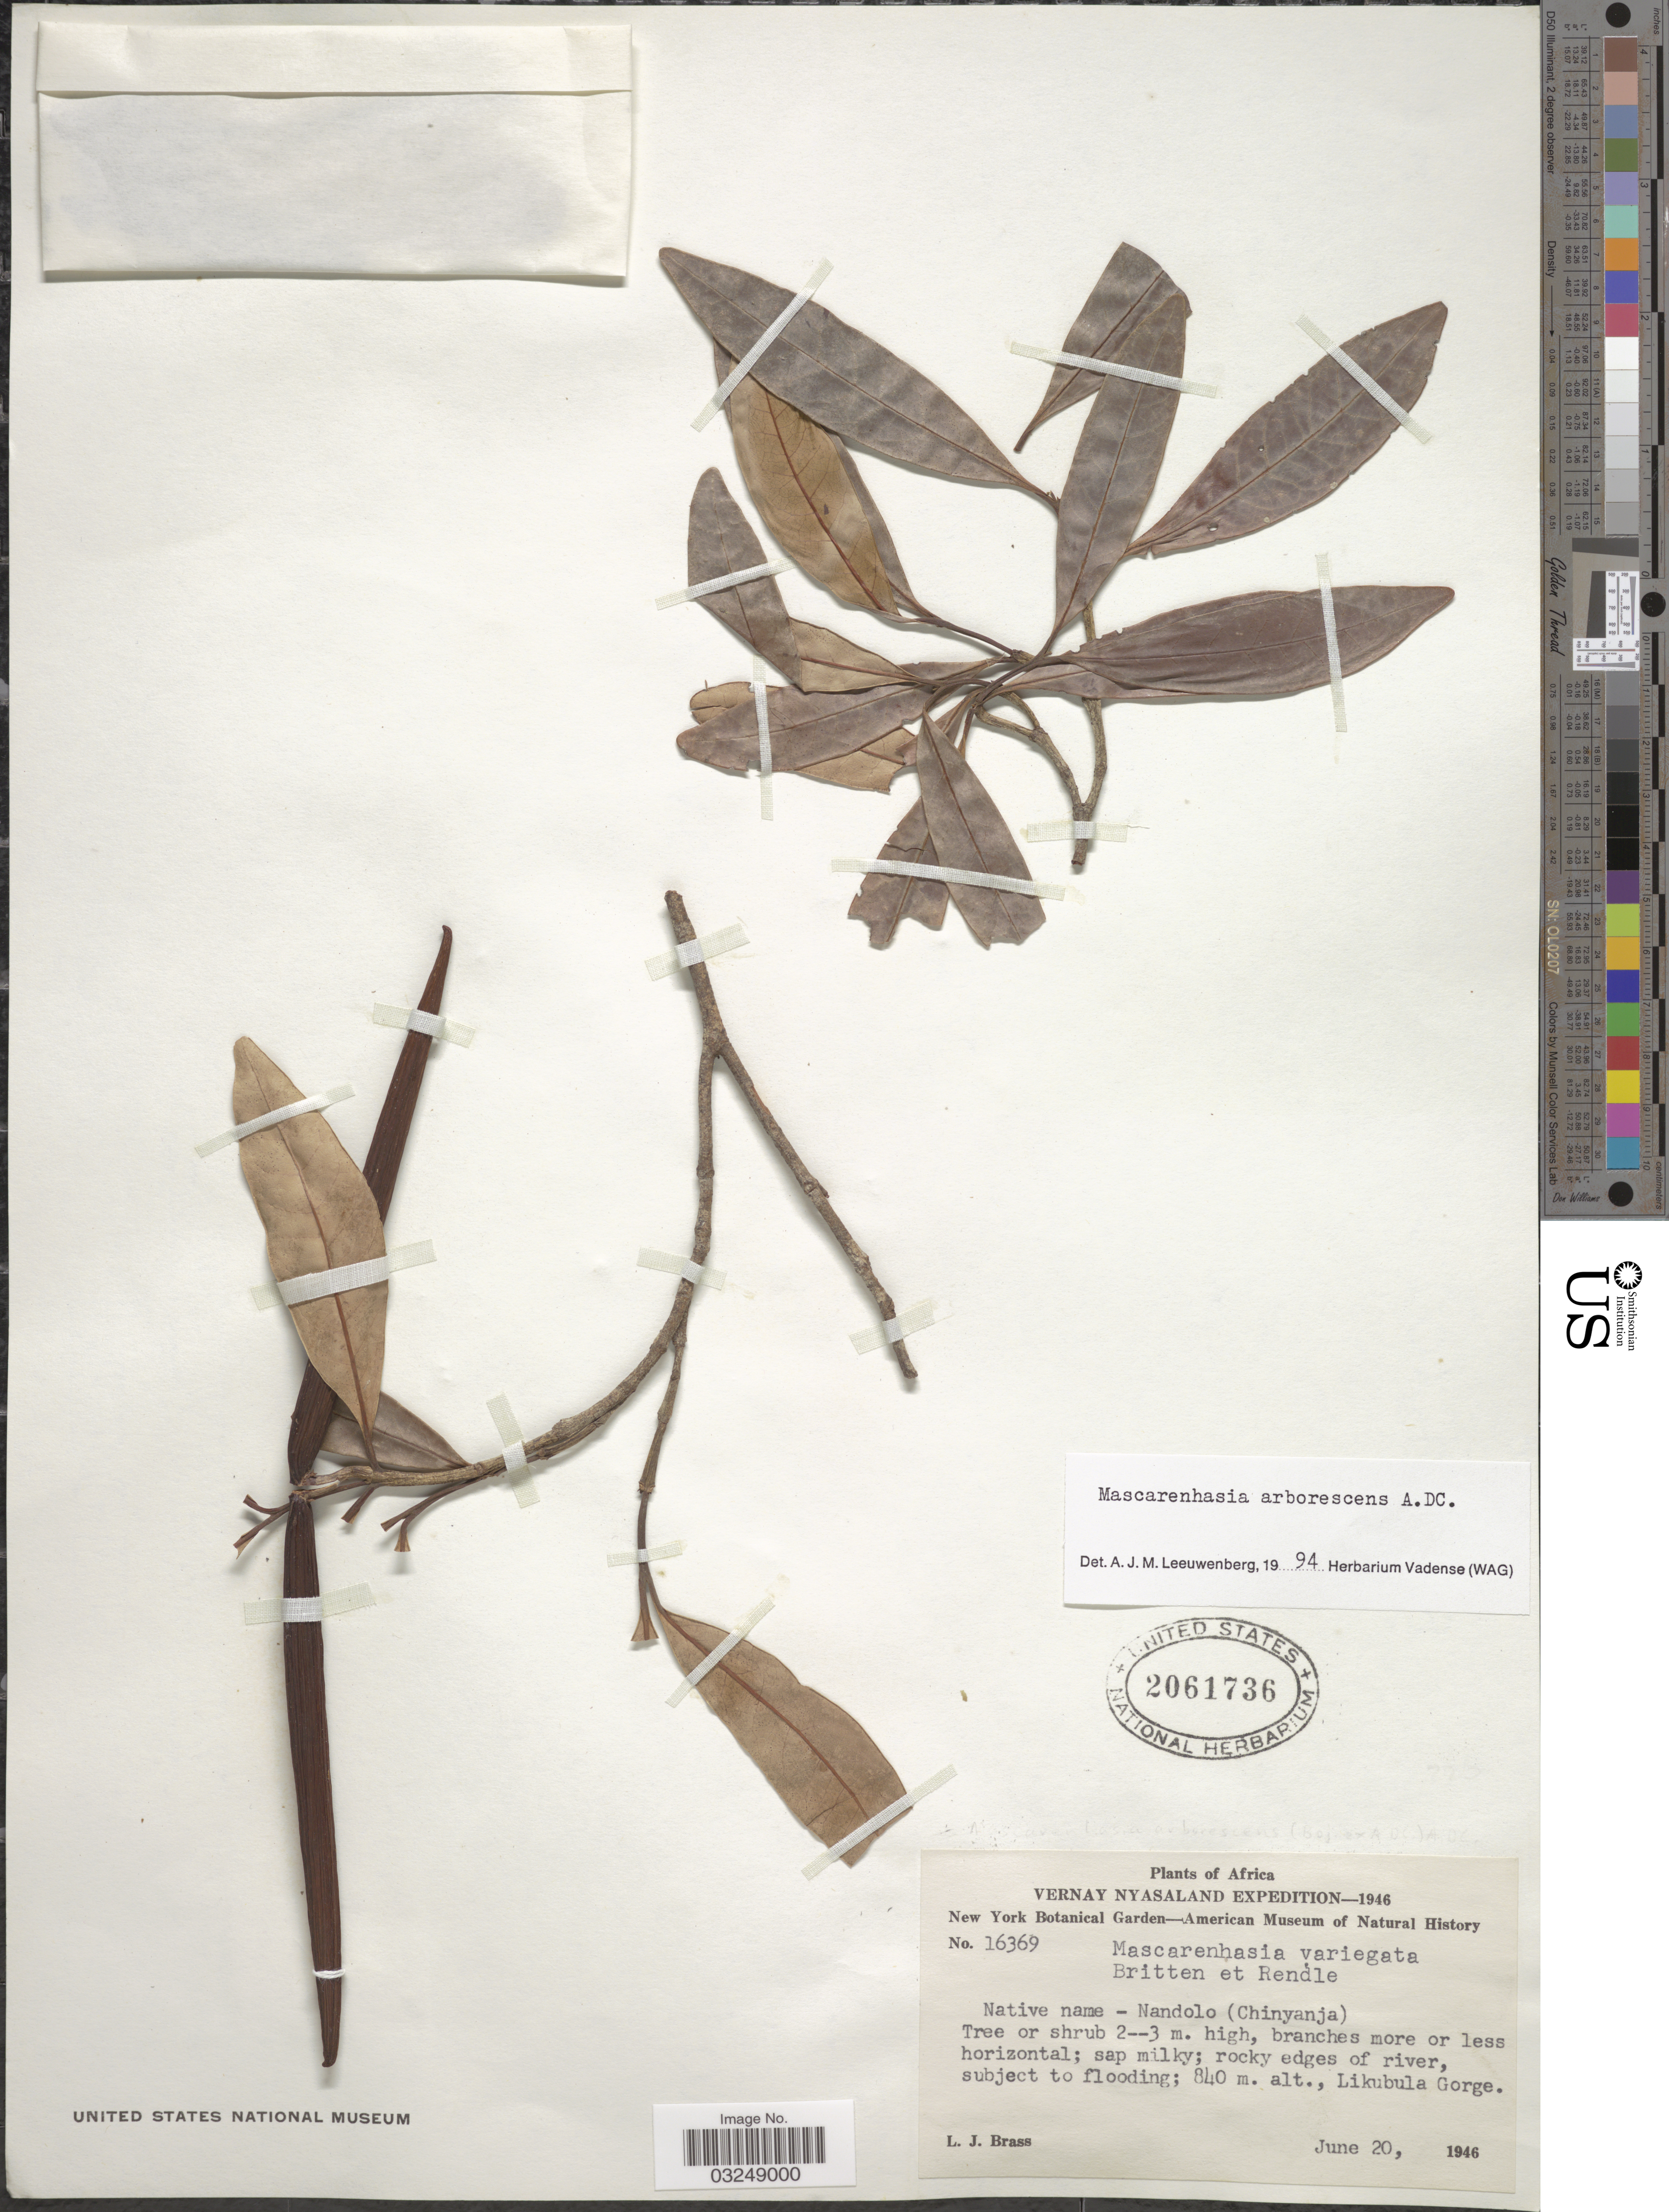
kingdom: Plantae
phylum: Tracheophyta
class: Magnoliopsida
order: Gentianales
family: Apocynaceae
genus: Mascarenhasia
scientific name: Mascarenhasia arborescens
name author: A. DC.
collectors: L. J. Brass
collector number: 16369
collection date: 1946-06-20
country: Malawi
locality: Vernay Nyasaland. Likubula Gorge.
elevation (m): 840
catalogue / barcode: US 2061736